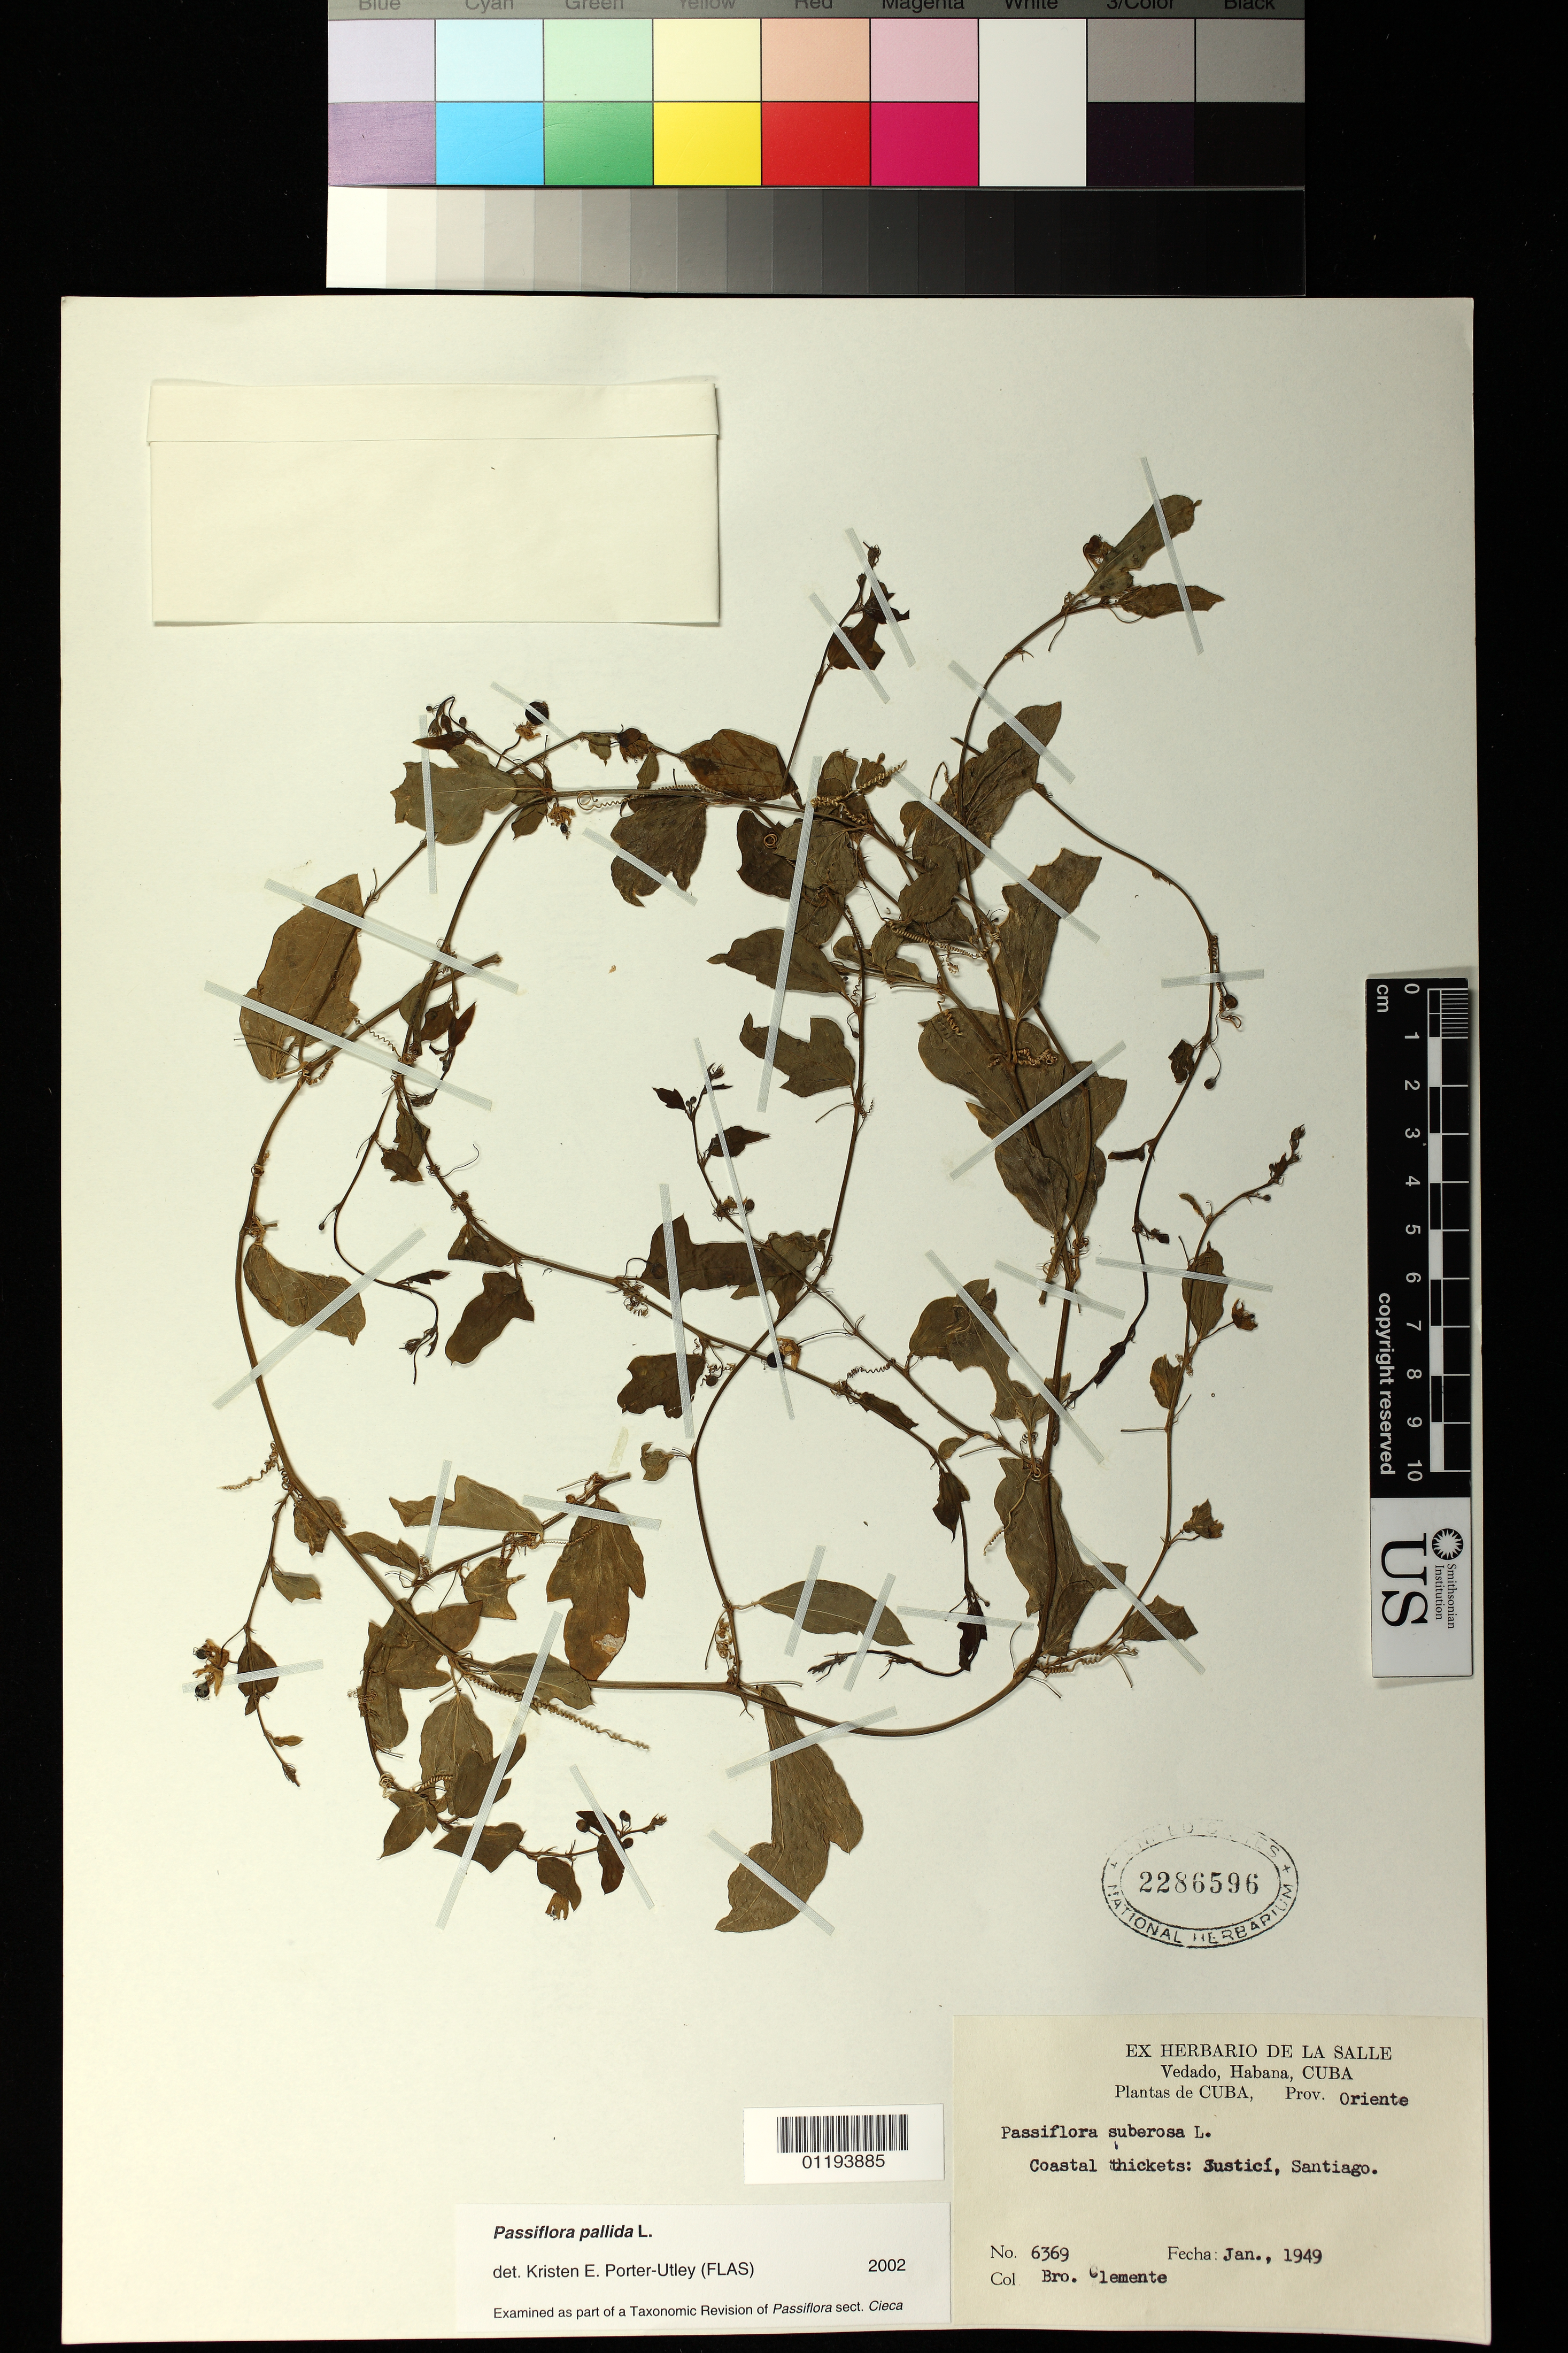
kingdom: Plantae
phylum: Tracheophyta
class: Magnoliopsida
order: Malpighiales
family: Passifloraceae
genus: Passiflora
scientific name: Passiflora pallida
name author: L.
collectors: Bro. Clemente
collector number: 6369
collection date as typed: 1949-01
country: Cuba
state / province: Santiago de Cuba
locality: Coastal thickets, Susticí, Santiago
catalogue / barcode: US 2286596